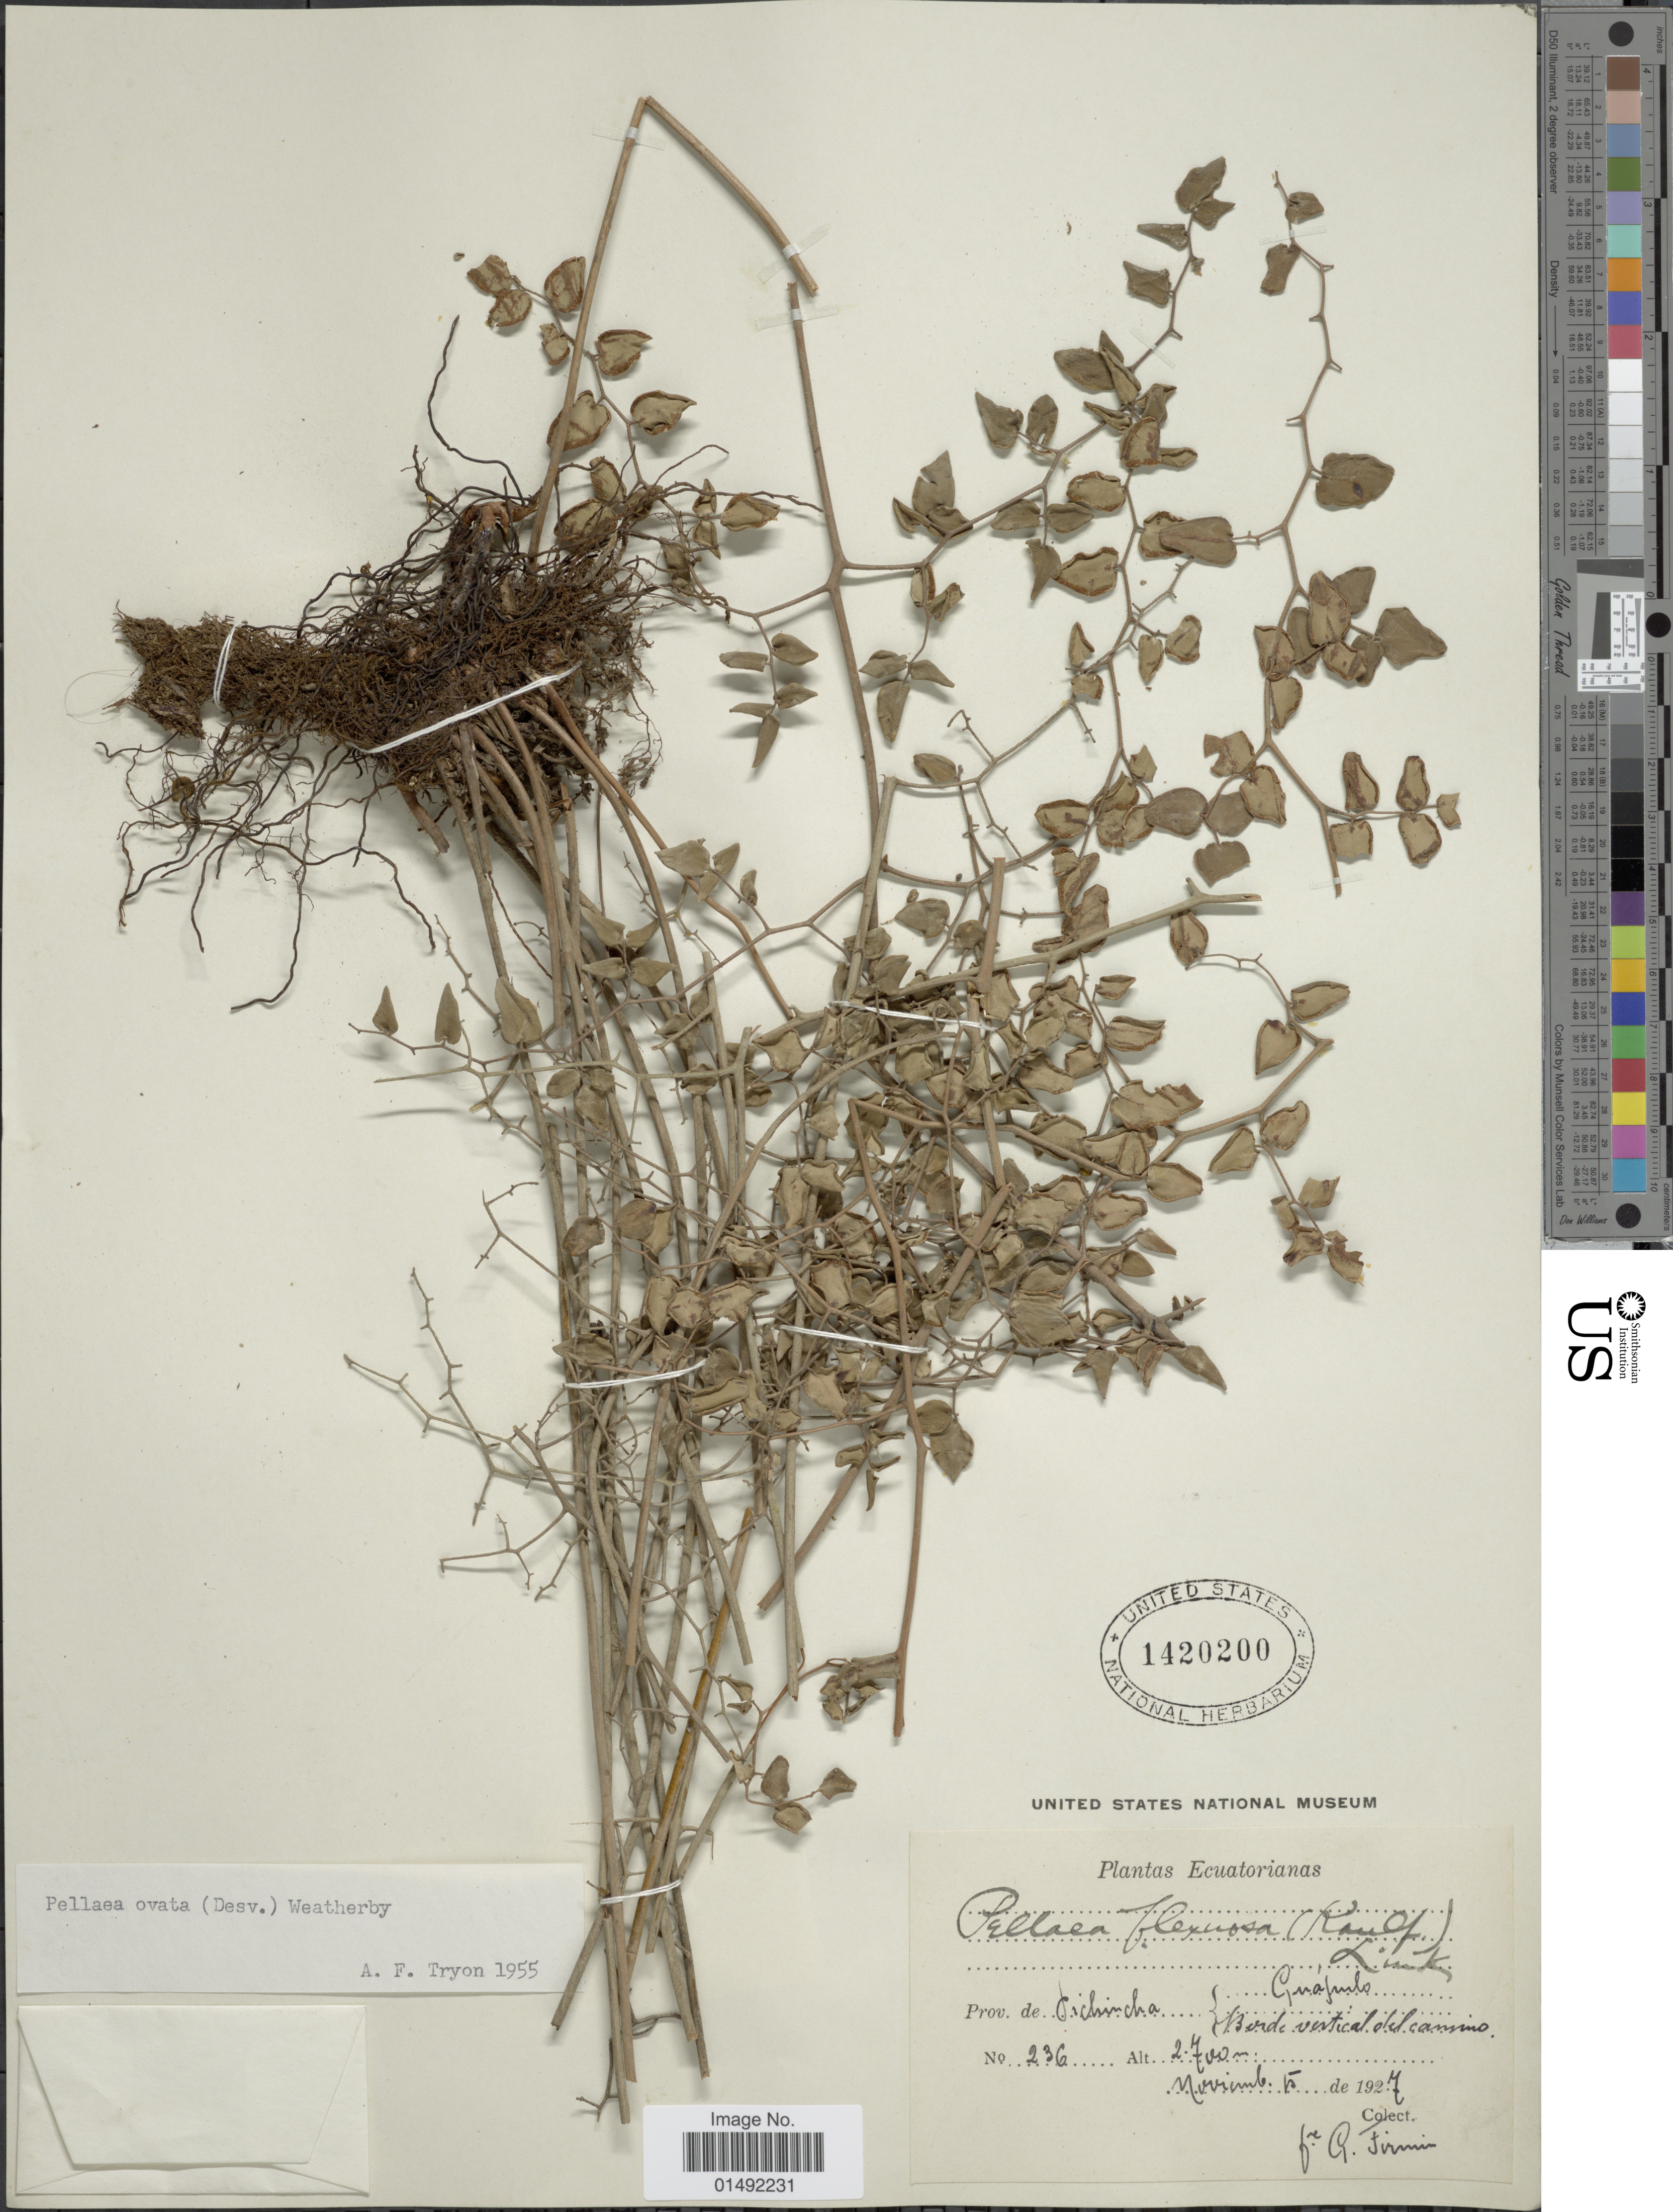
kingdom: Plantae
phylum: Tracheophyta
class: Polypodiopsida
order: Polypodiales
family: Pteridaceae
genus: Pellaea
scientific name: Pellaea ovata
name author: (Desv.) Weath.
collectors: G. Firmin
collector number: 236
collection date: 1927-11-15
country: Ecuador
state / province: Pichincha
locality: Guaguilo Borde vertical del camino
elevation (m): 2700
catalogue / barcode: US 1420200